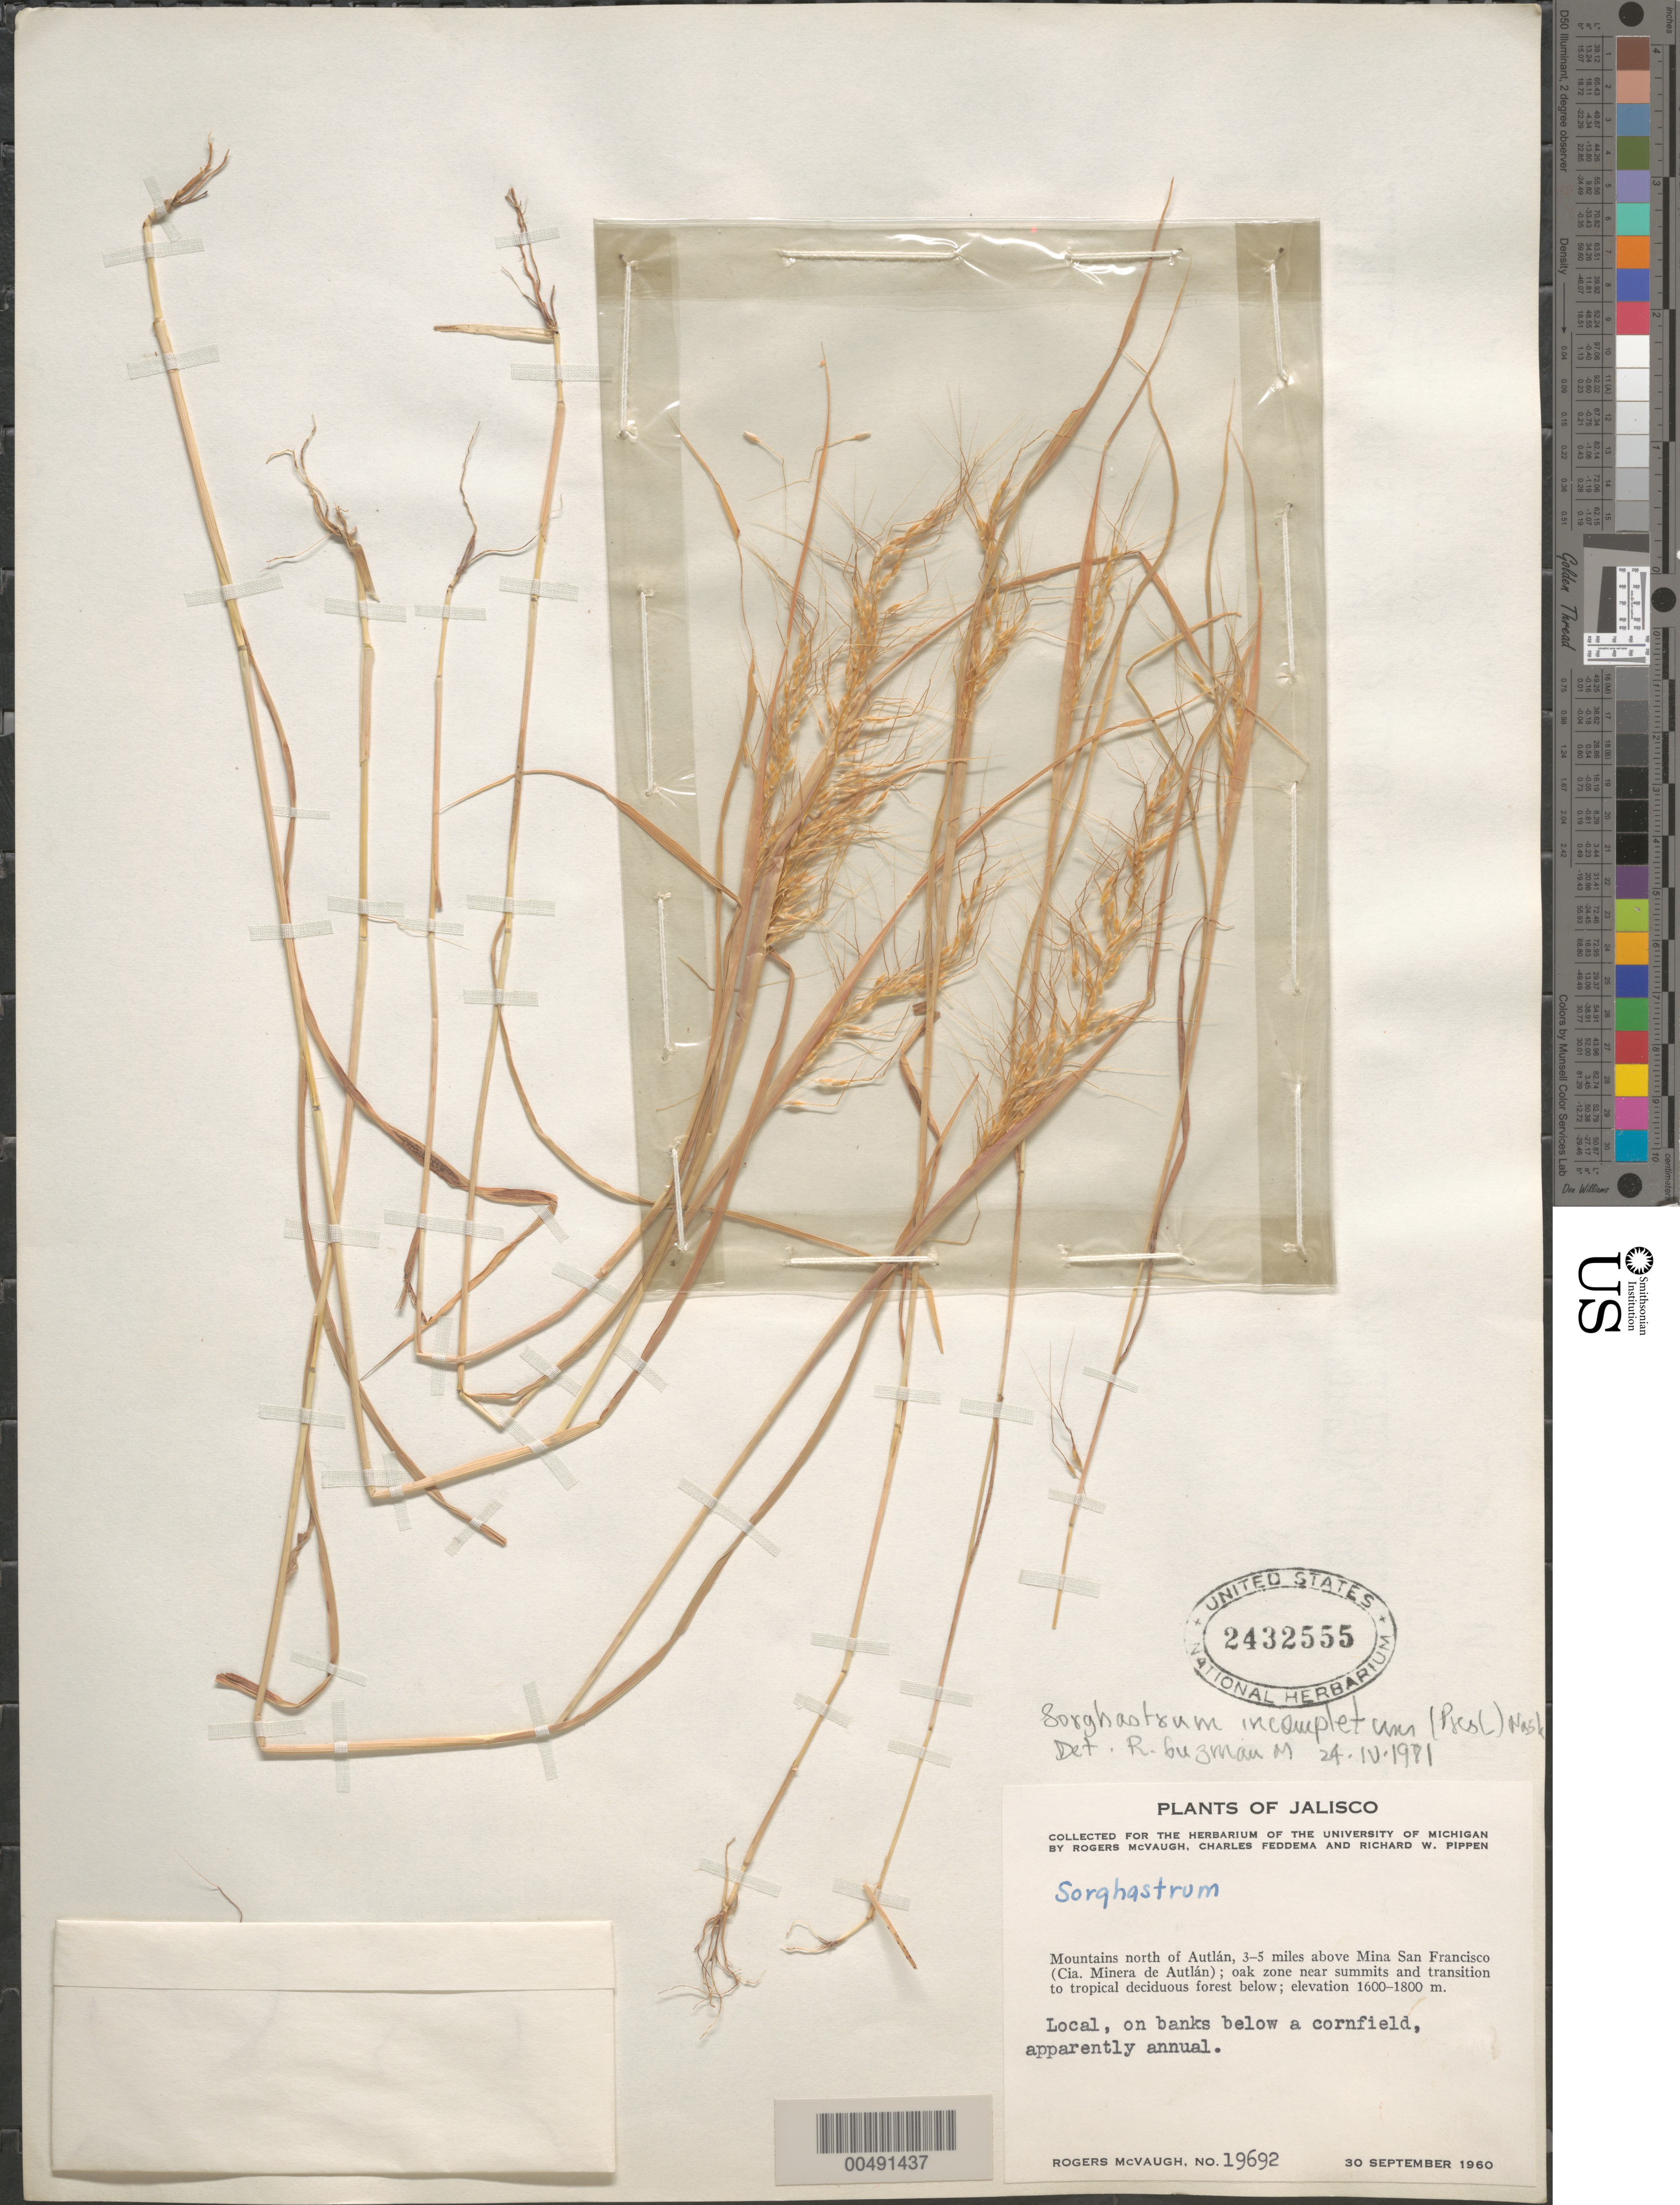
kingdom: Plantae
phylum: Tracheophyta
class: Liliopsida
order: Poales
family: Poaceae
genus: Sorghastrum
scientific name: Sorghastrum incompletum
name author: (J. Presl) Nash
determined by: Guzman-M., R.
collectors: R. McVaugh, C. Feddema & R. W. Pippen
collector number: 19692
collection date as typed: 30 Sep 1960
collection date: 1960-09-30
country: Mexico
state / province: Jalisco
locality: Mtns N of Autlán, 3-5 mi above Mina San Francisco (Cia Minera de Autlán)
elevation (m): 1600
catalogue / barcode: US 2432555